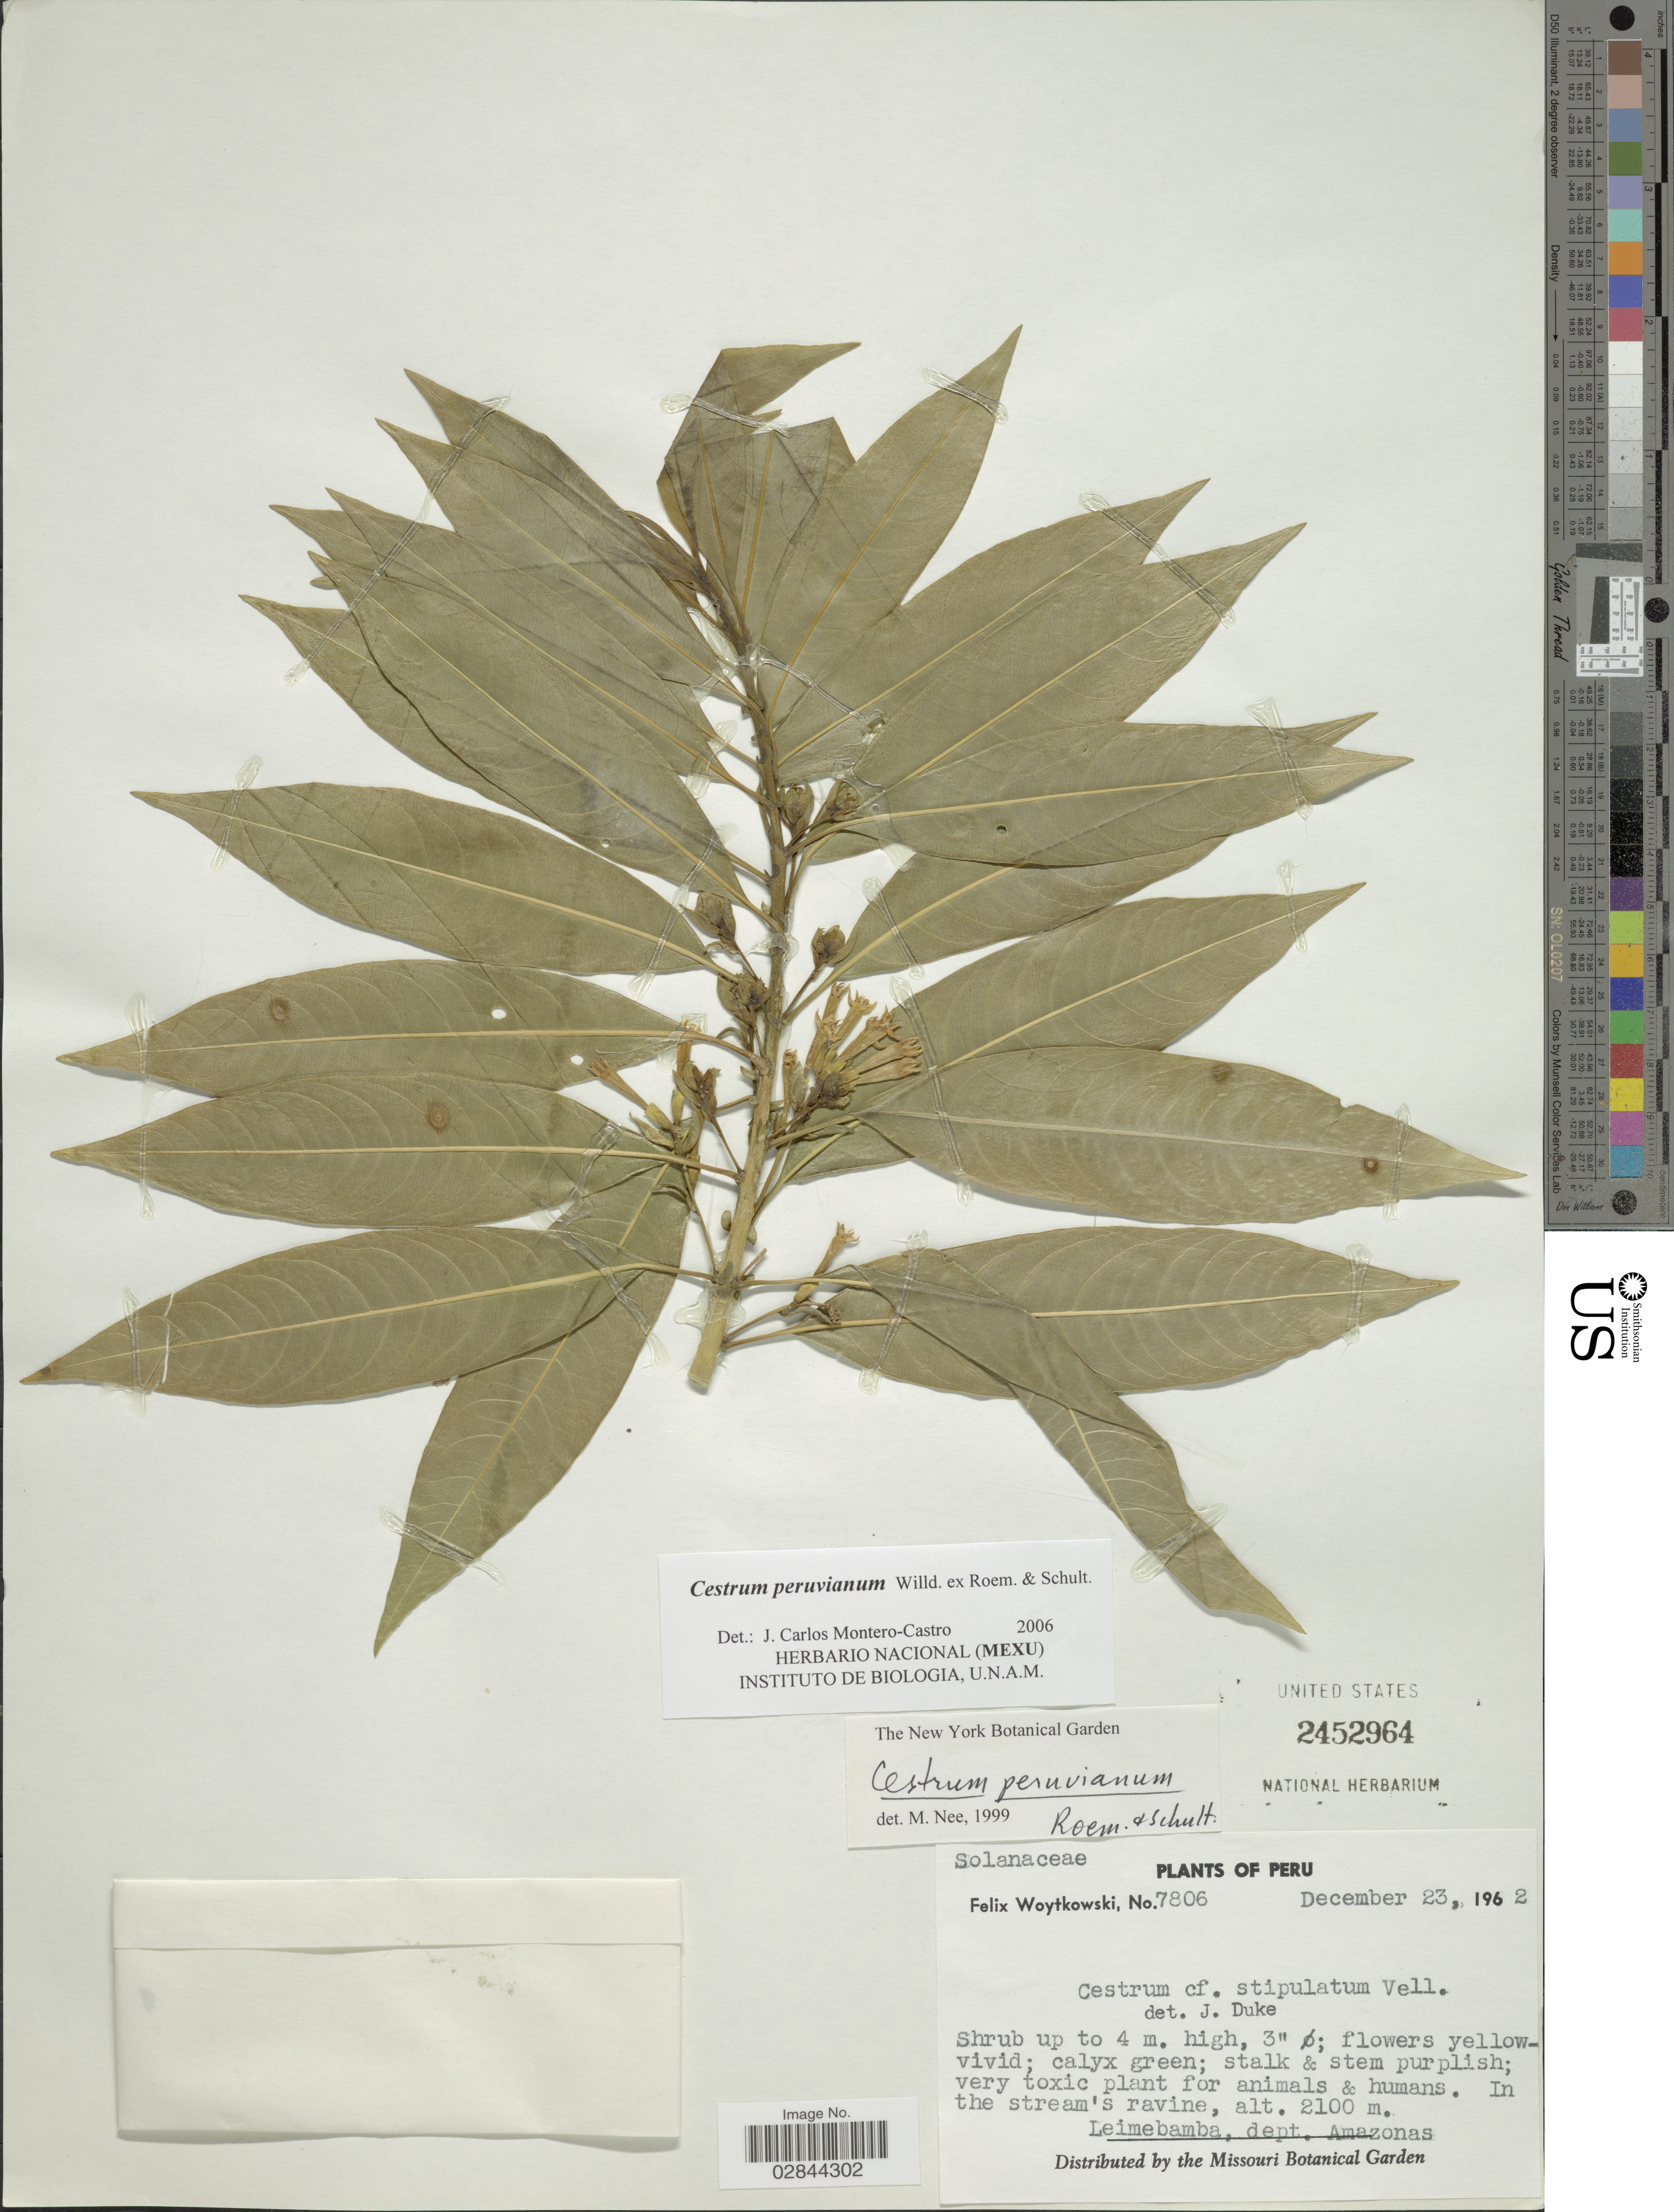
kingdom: Plantae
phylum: Tracheophyta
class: Magnoliopsida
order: Solanales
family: Solanaceae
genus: Cestrum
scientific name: Cestrum affine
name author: Kunth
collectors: F. Woytkowski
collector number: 7806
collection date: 1962-12-23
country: Peru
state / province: Amazonas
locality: Leimebamba, dept. Amazonas.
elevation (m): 2100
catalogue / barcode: US 2452964